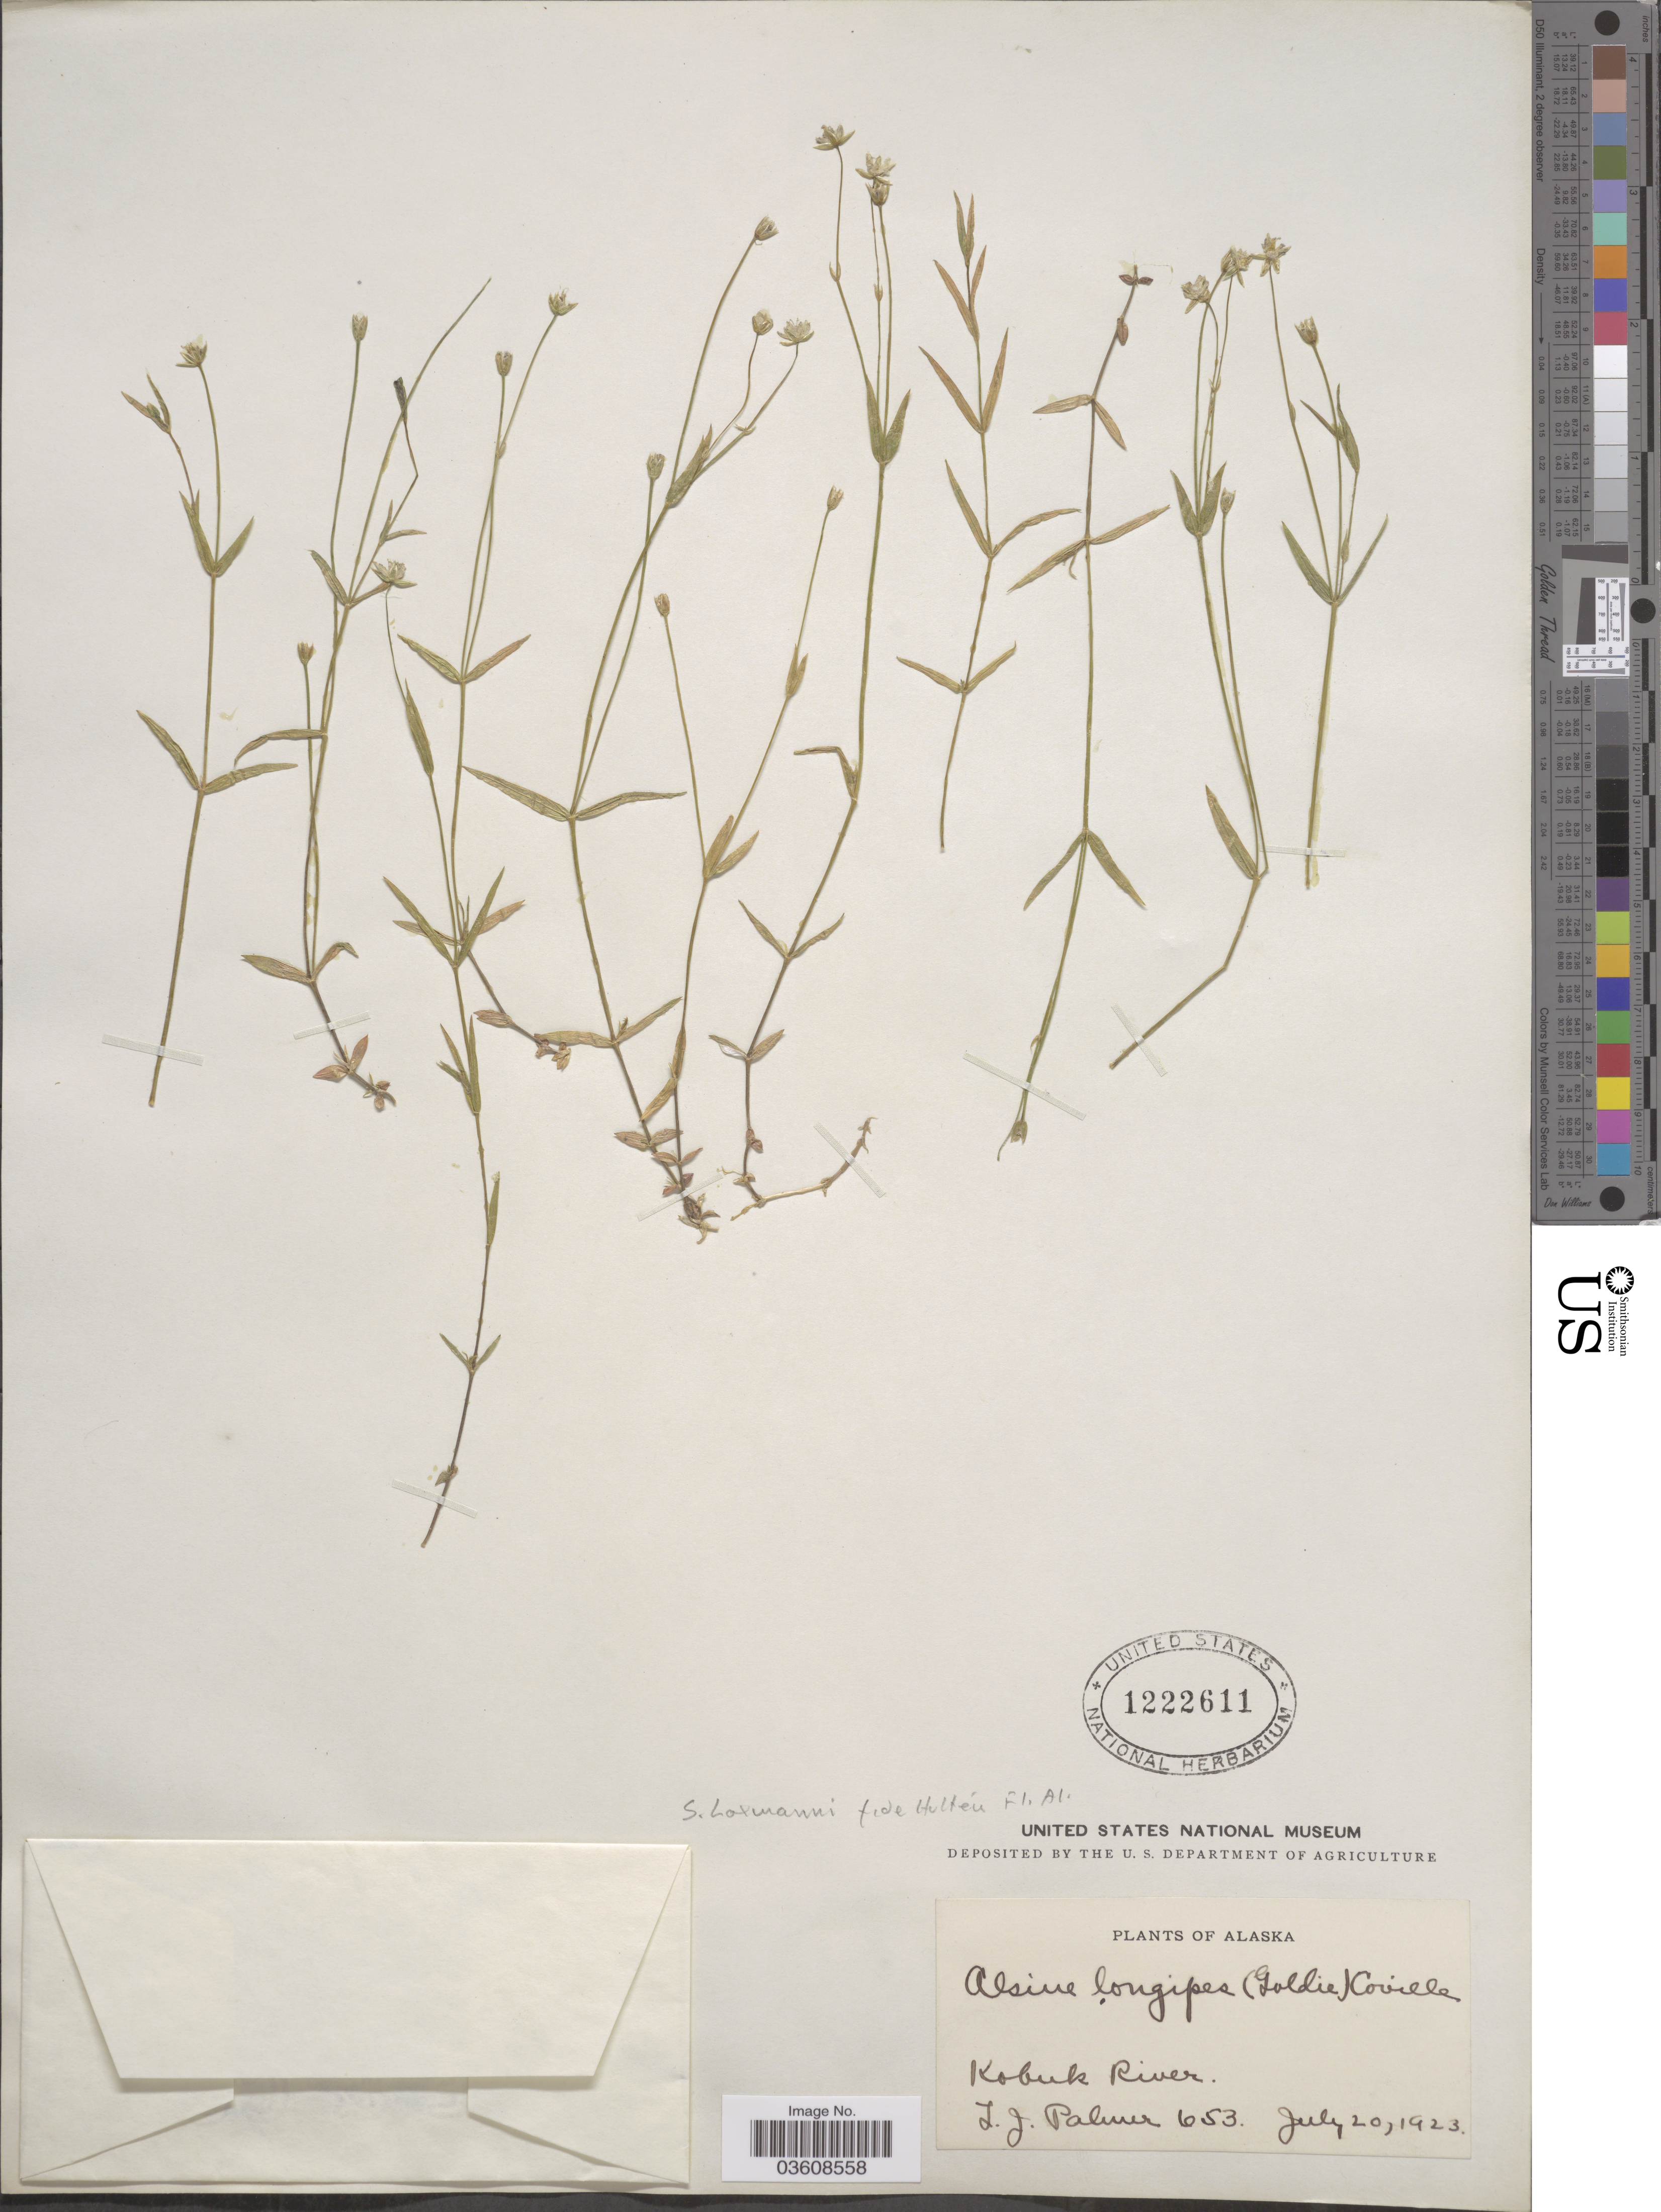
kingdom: Plantae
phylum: Tracheophyta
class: Magnoliopsida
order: Caryophyllales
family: Caryophyllaceae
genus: Stellaria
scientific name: Stellaria laxmannii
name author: Fisch. ex Ser.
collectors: L. J. Palmer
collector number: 653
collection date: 1923-07-20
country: United States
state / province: Alaska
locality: Kobuk River.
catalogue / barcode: US 1222611